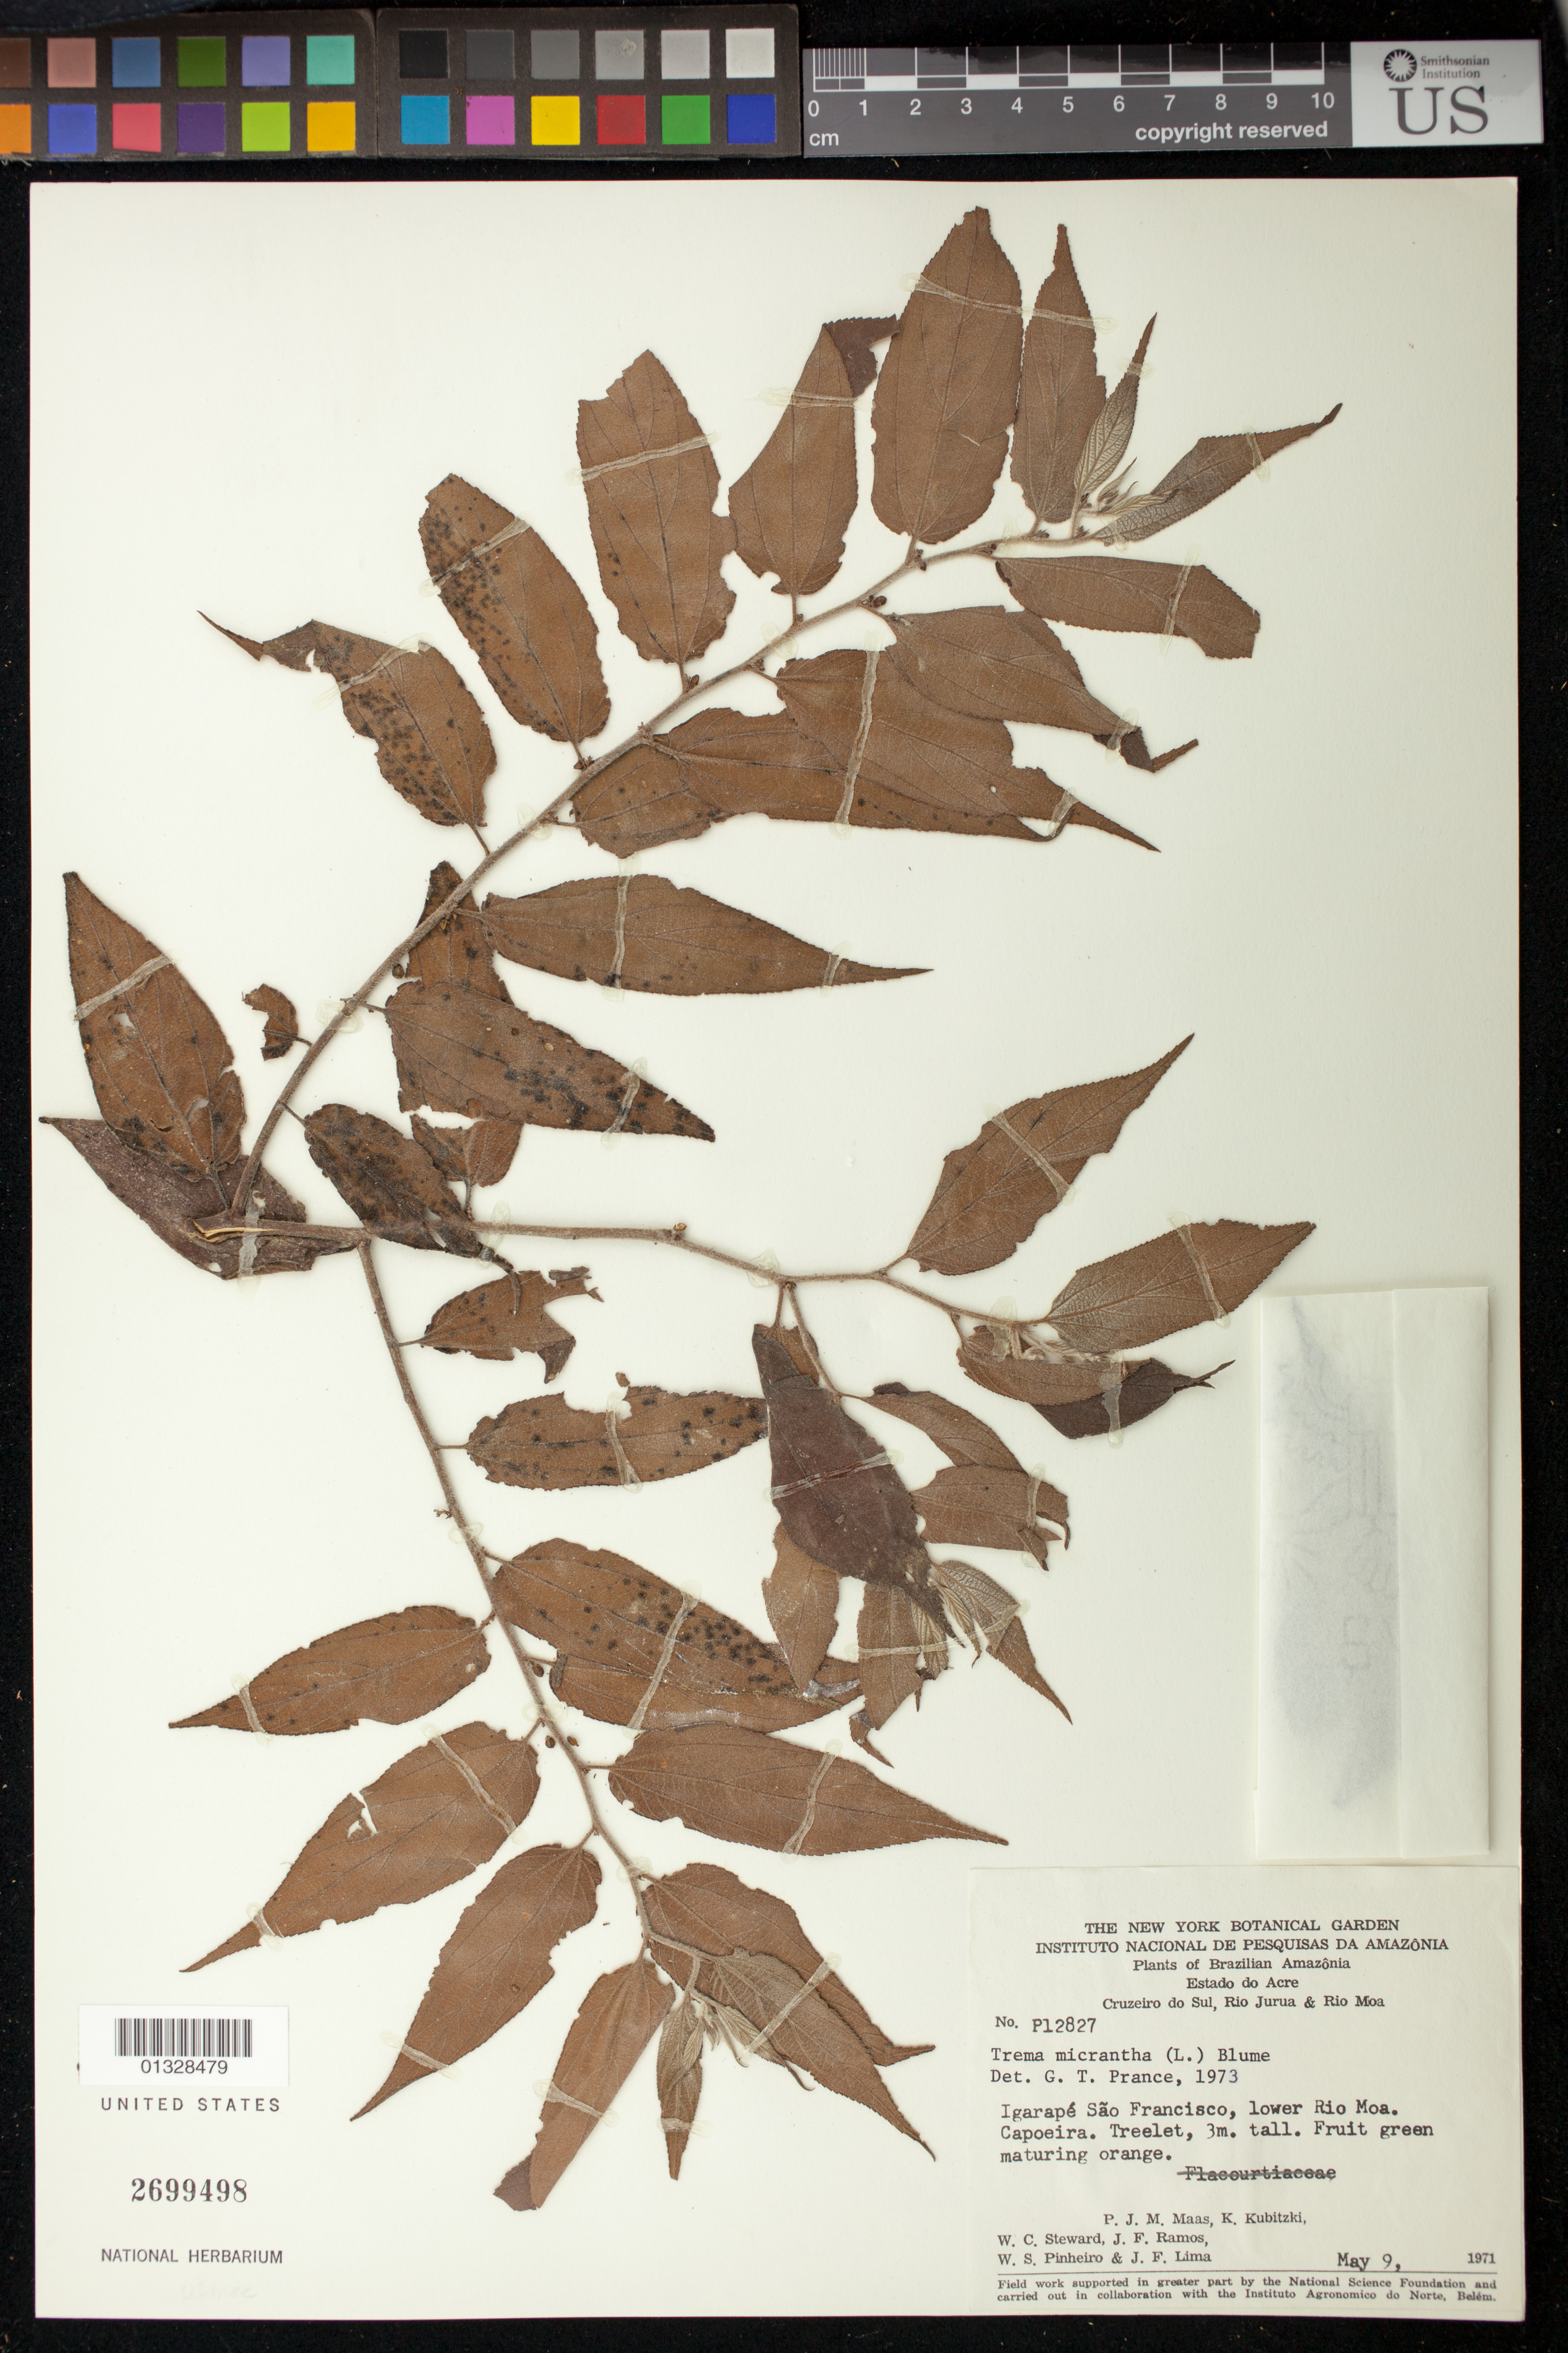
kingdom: Plantae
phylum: Tracheophyta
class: Magnoliopsida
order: Rosales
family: Cannabaceae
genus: Trema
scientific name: Trema micranthum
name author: (L.) Blume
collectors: P. Maas, K. Kubitzki, W. C. Steward, J. F. Ramos, W. S. Pinheiro & J. F. Lima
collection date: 1971-05-09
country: Brazil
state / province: Acre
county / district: Cruzeiro do Sul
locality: Igarapé São Francisco, lower Rio Moa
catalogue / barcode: US 2699498